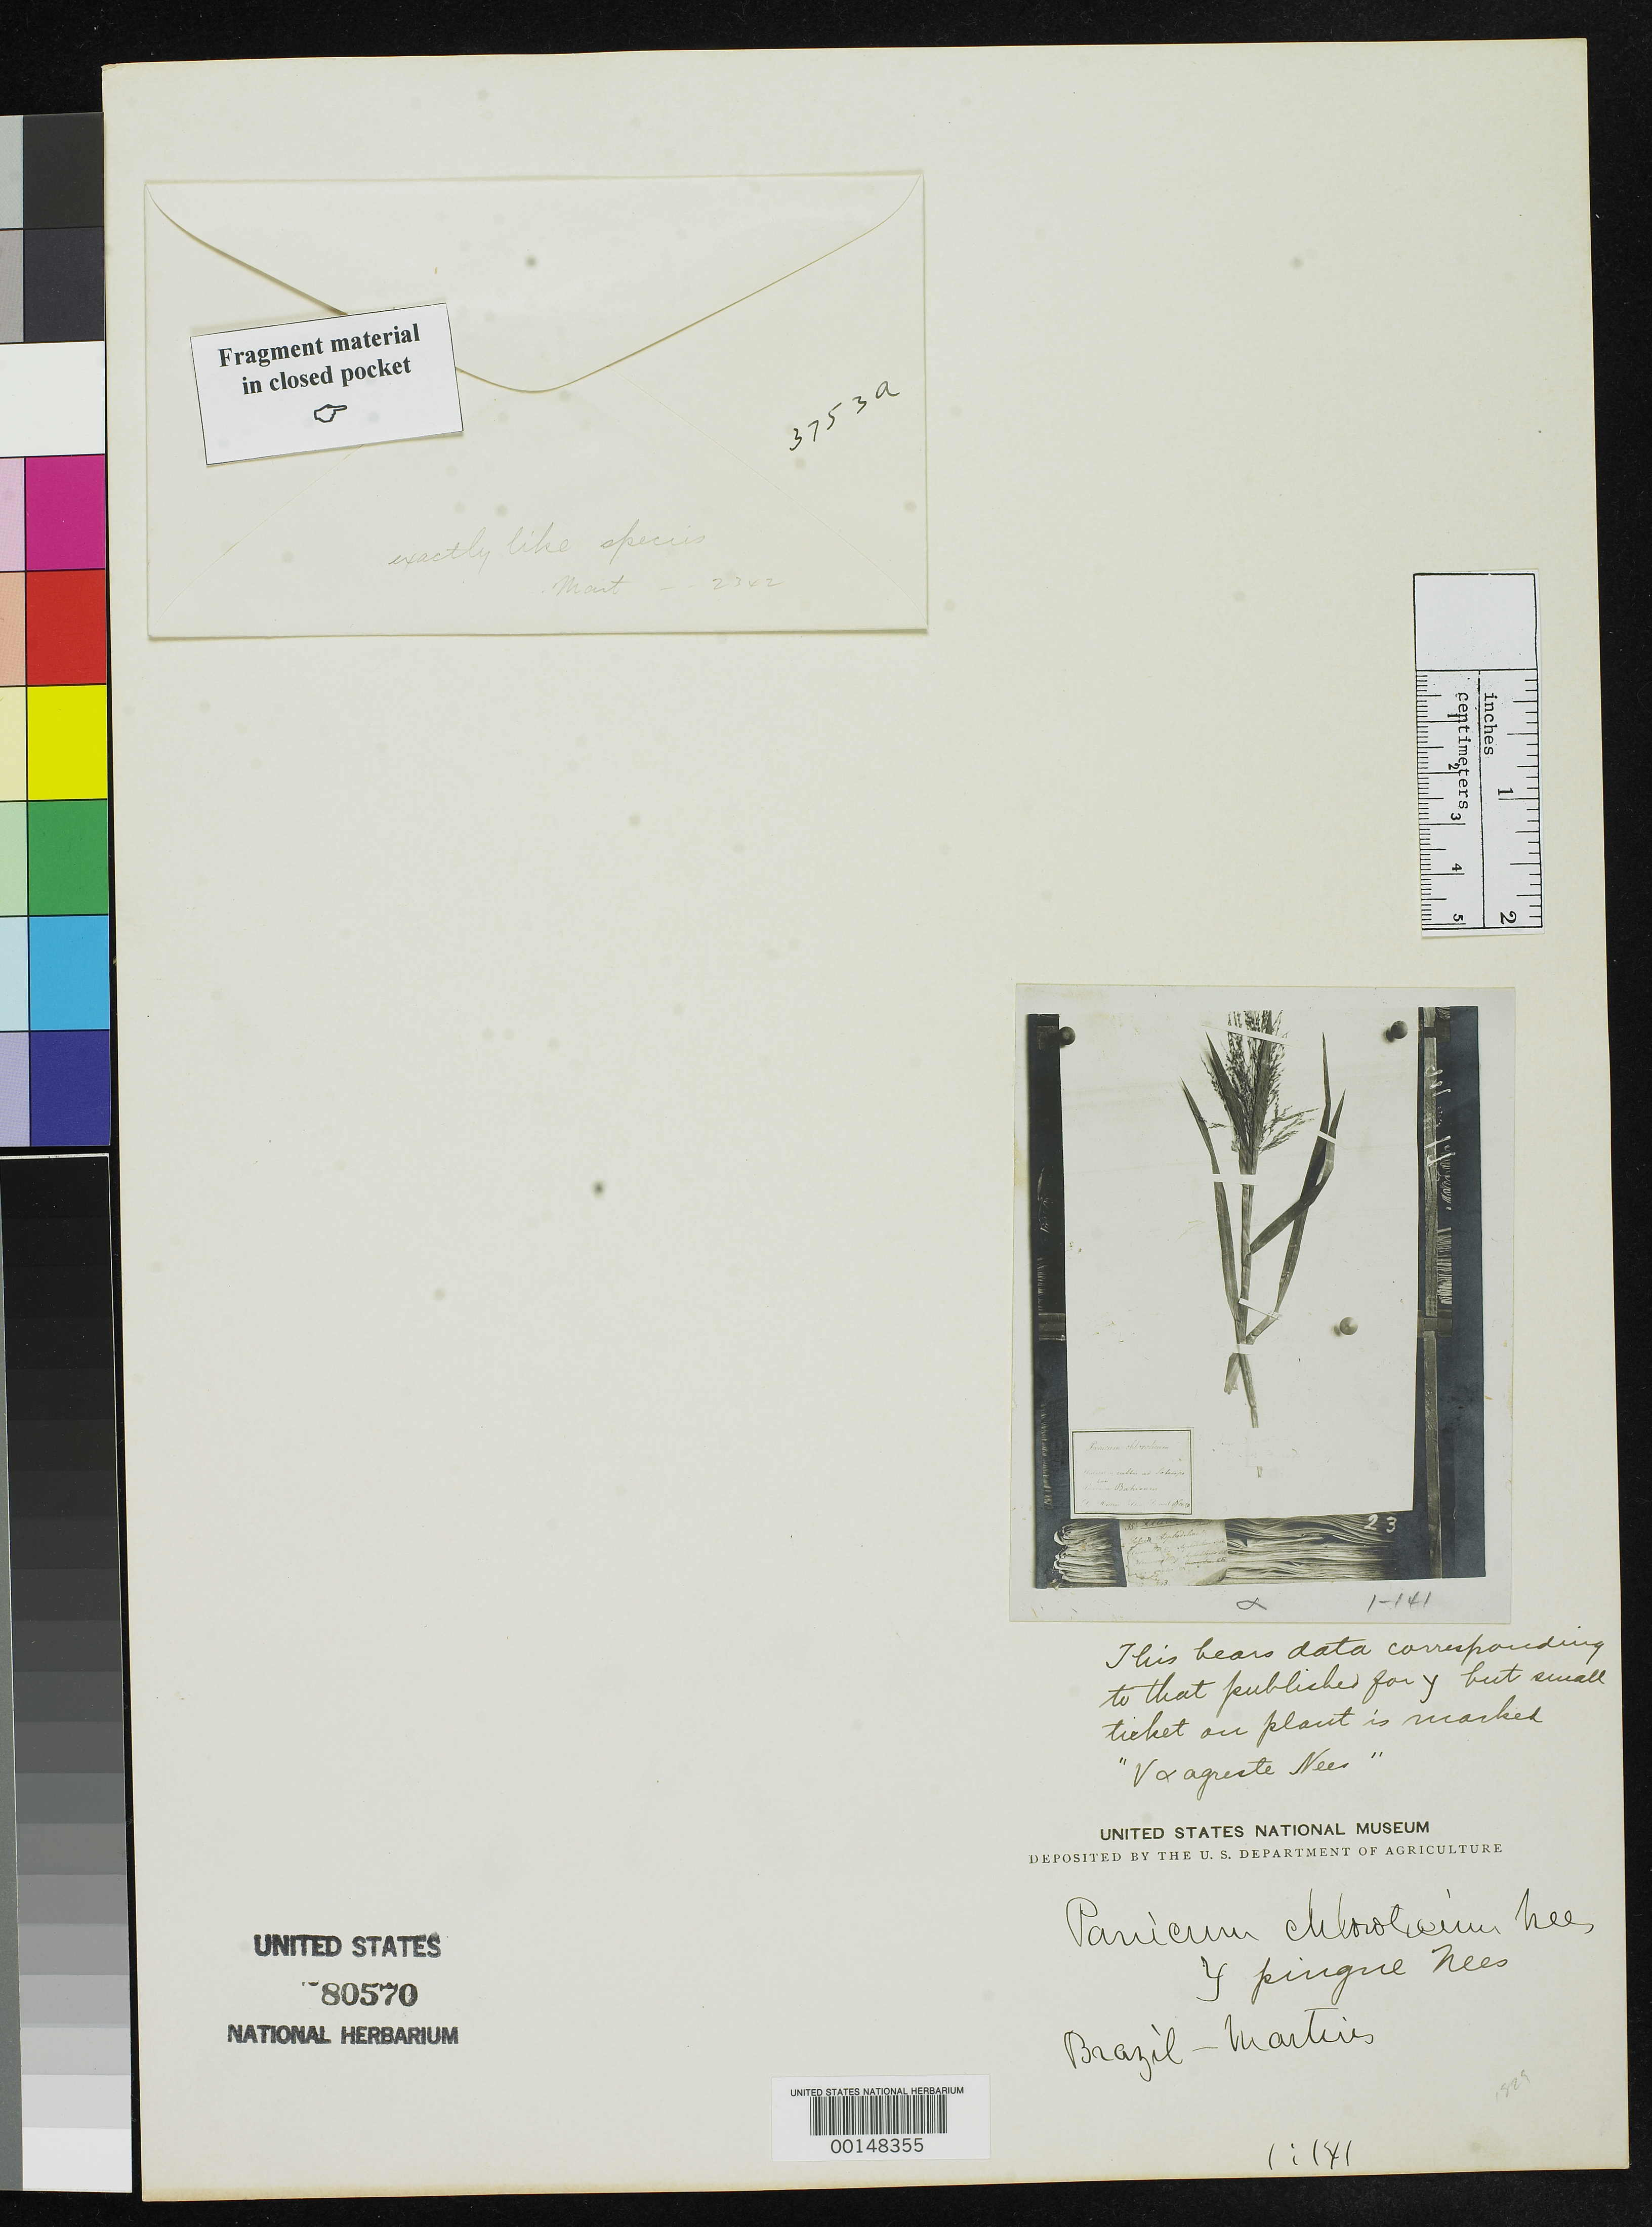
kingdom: Plantae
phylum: Tracheophyta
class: Liliopsida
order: Poales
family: Poaceae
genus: Panicum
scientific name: Panicum chloroticum var. pinque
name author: Nees in Mart.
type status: Type Fragment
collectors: C. F. Martius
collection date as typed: Nov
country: Brazil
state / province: Bahia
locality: Soteropolin.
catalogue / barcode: US 80570